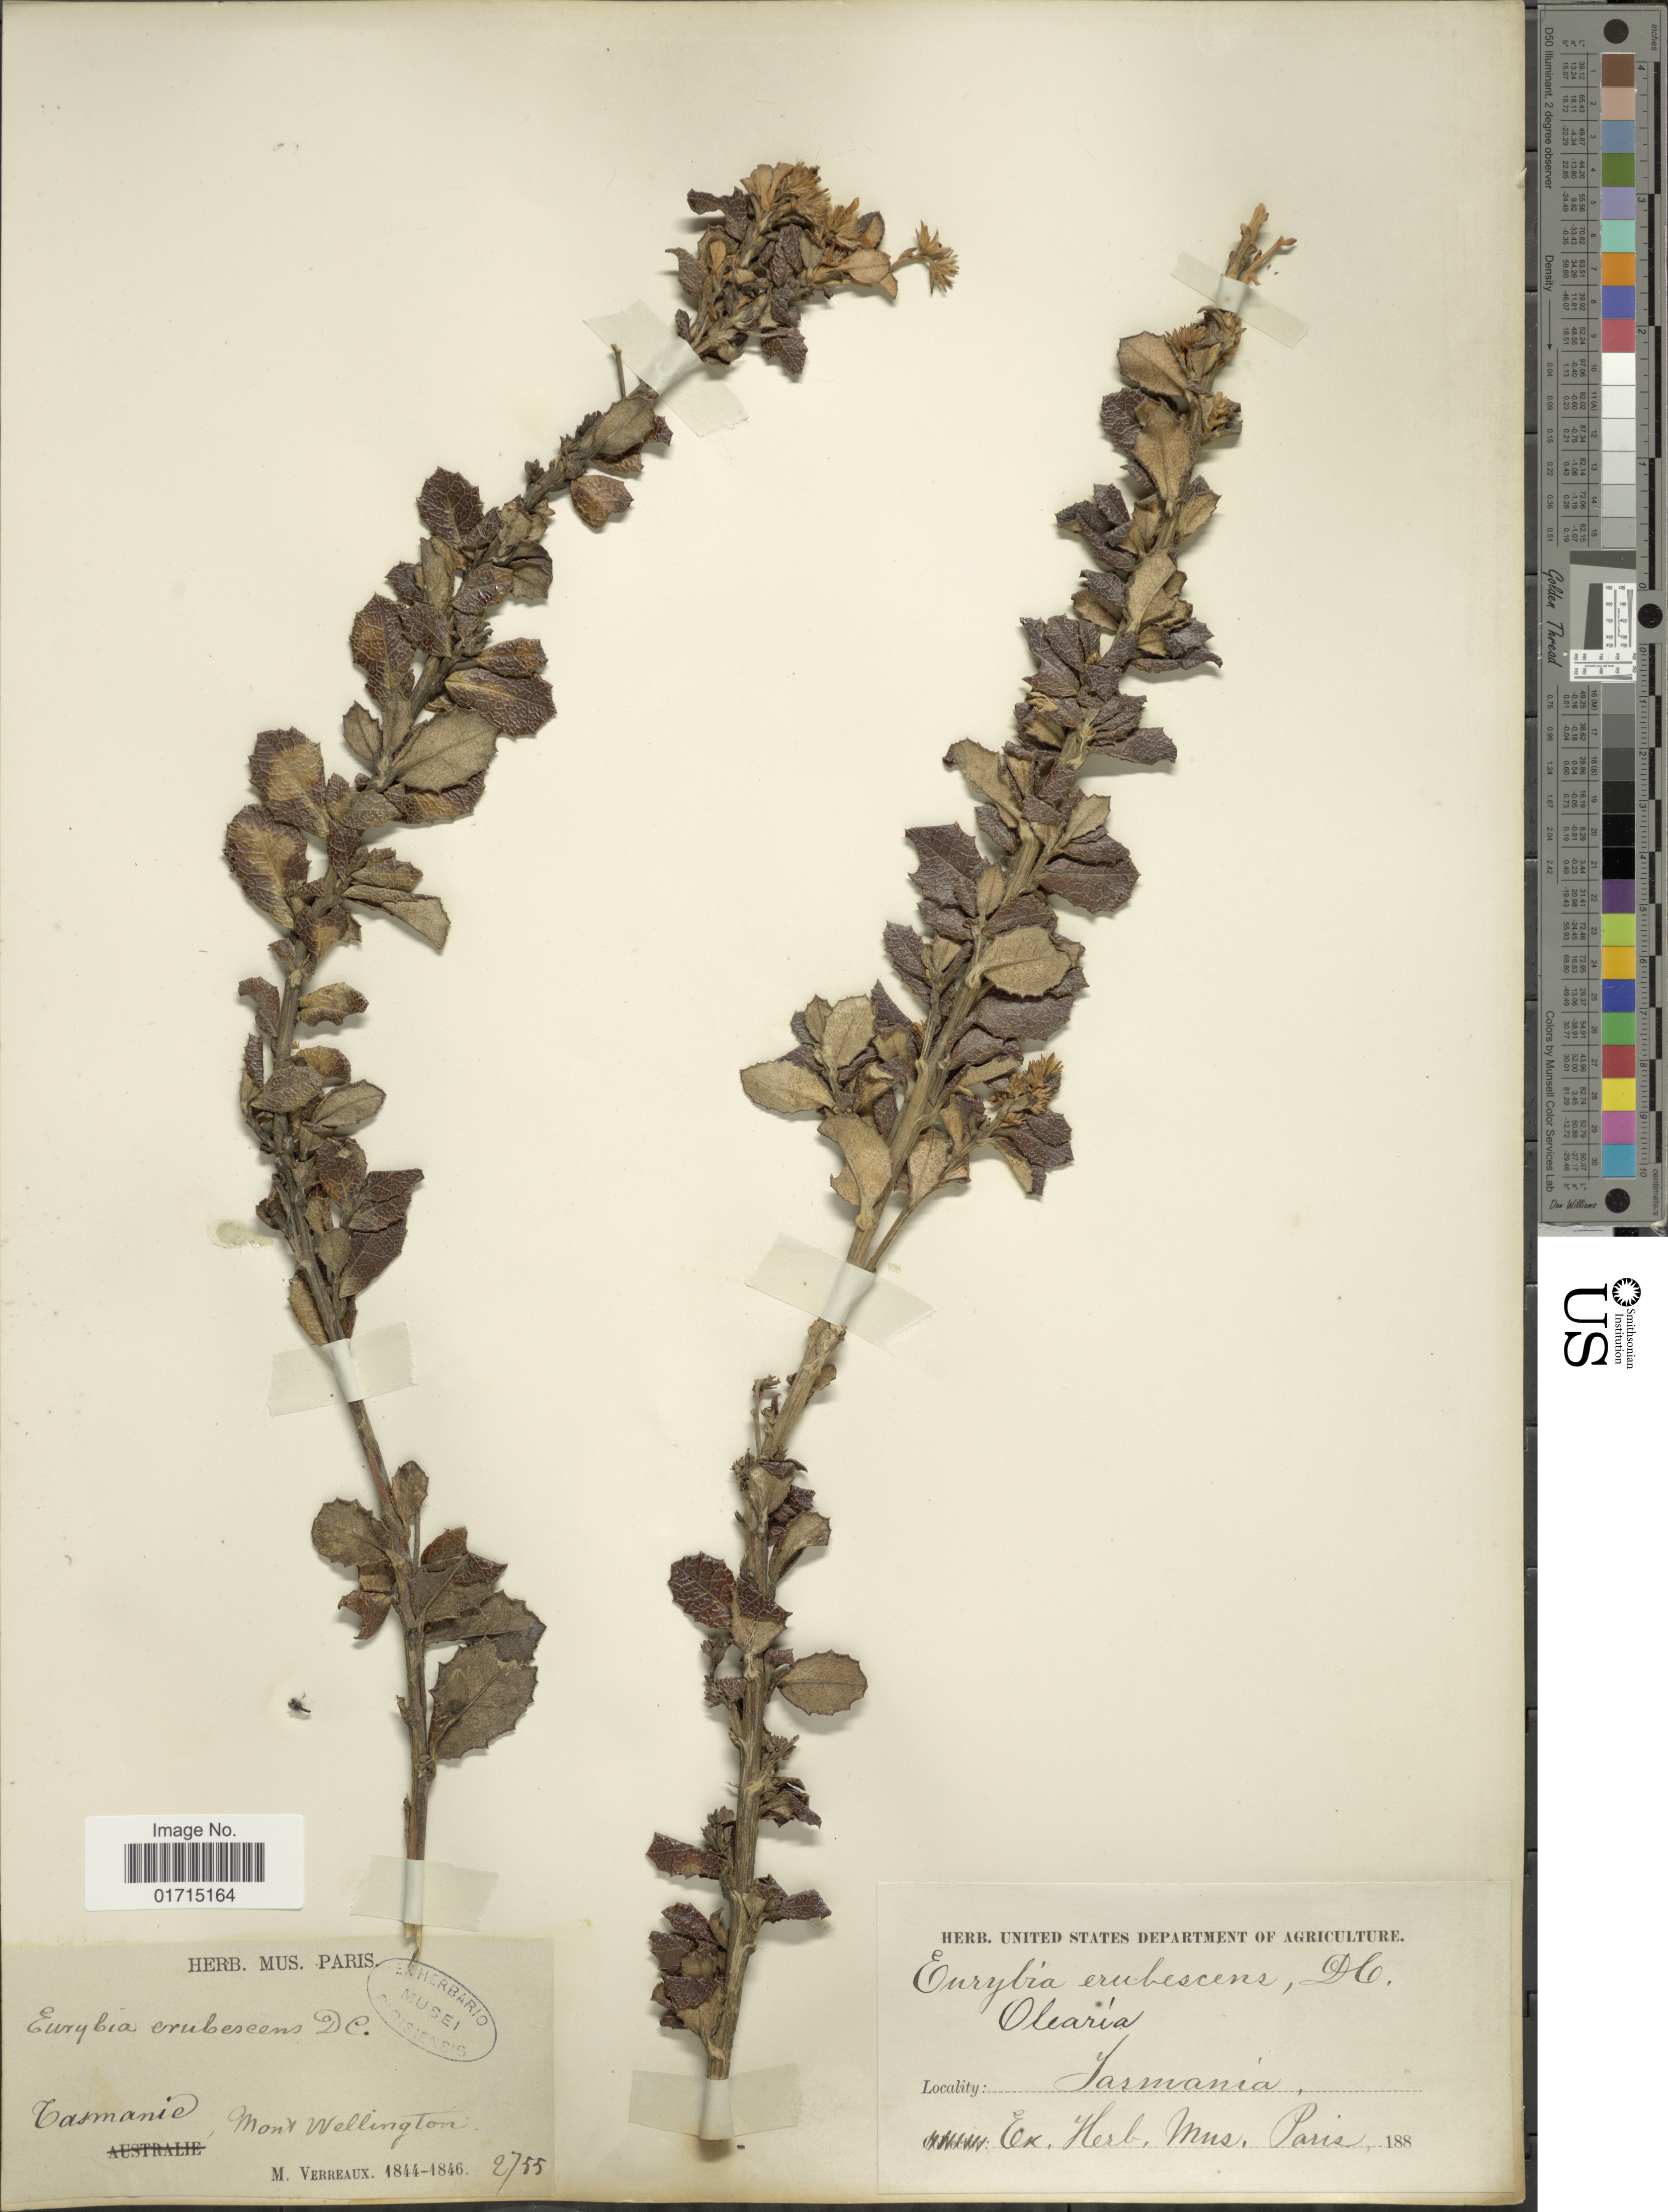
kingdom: Plantae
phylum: Tracheophyta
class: Magnoliopsida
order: Asterales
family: Asteraceae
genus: Olearia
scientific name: Olearia erubescens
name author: (DC.) Dippel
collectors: M. Verreaux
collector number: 2755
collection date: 1844/1846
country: Australia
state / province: Tasmania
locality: Tasmania. Mount Wellington